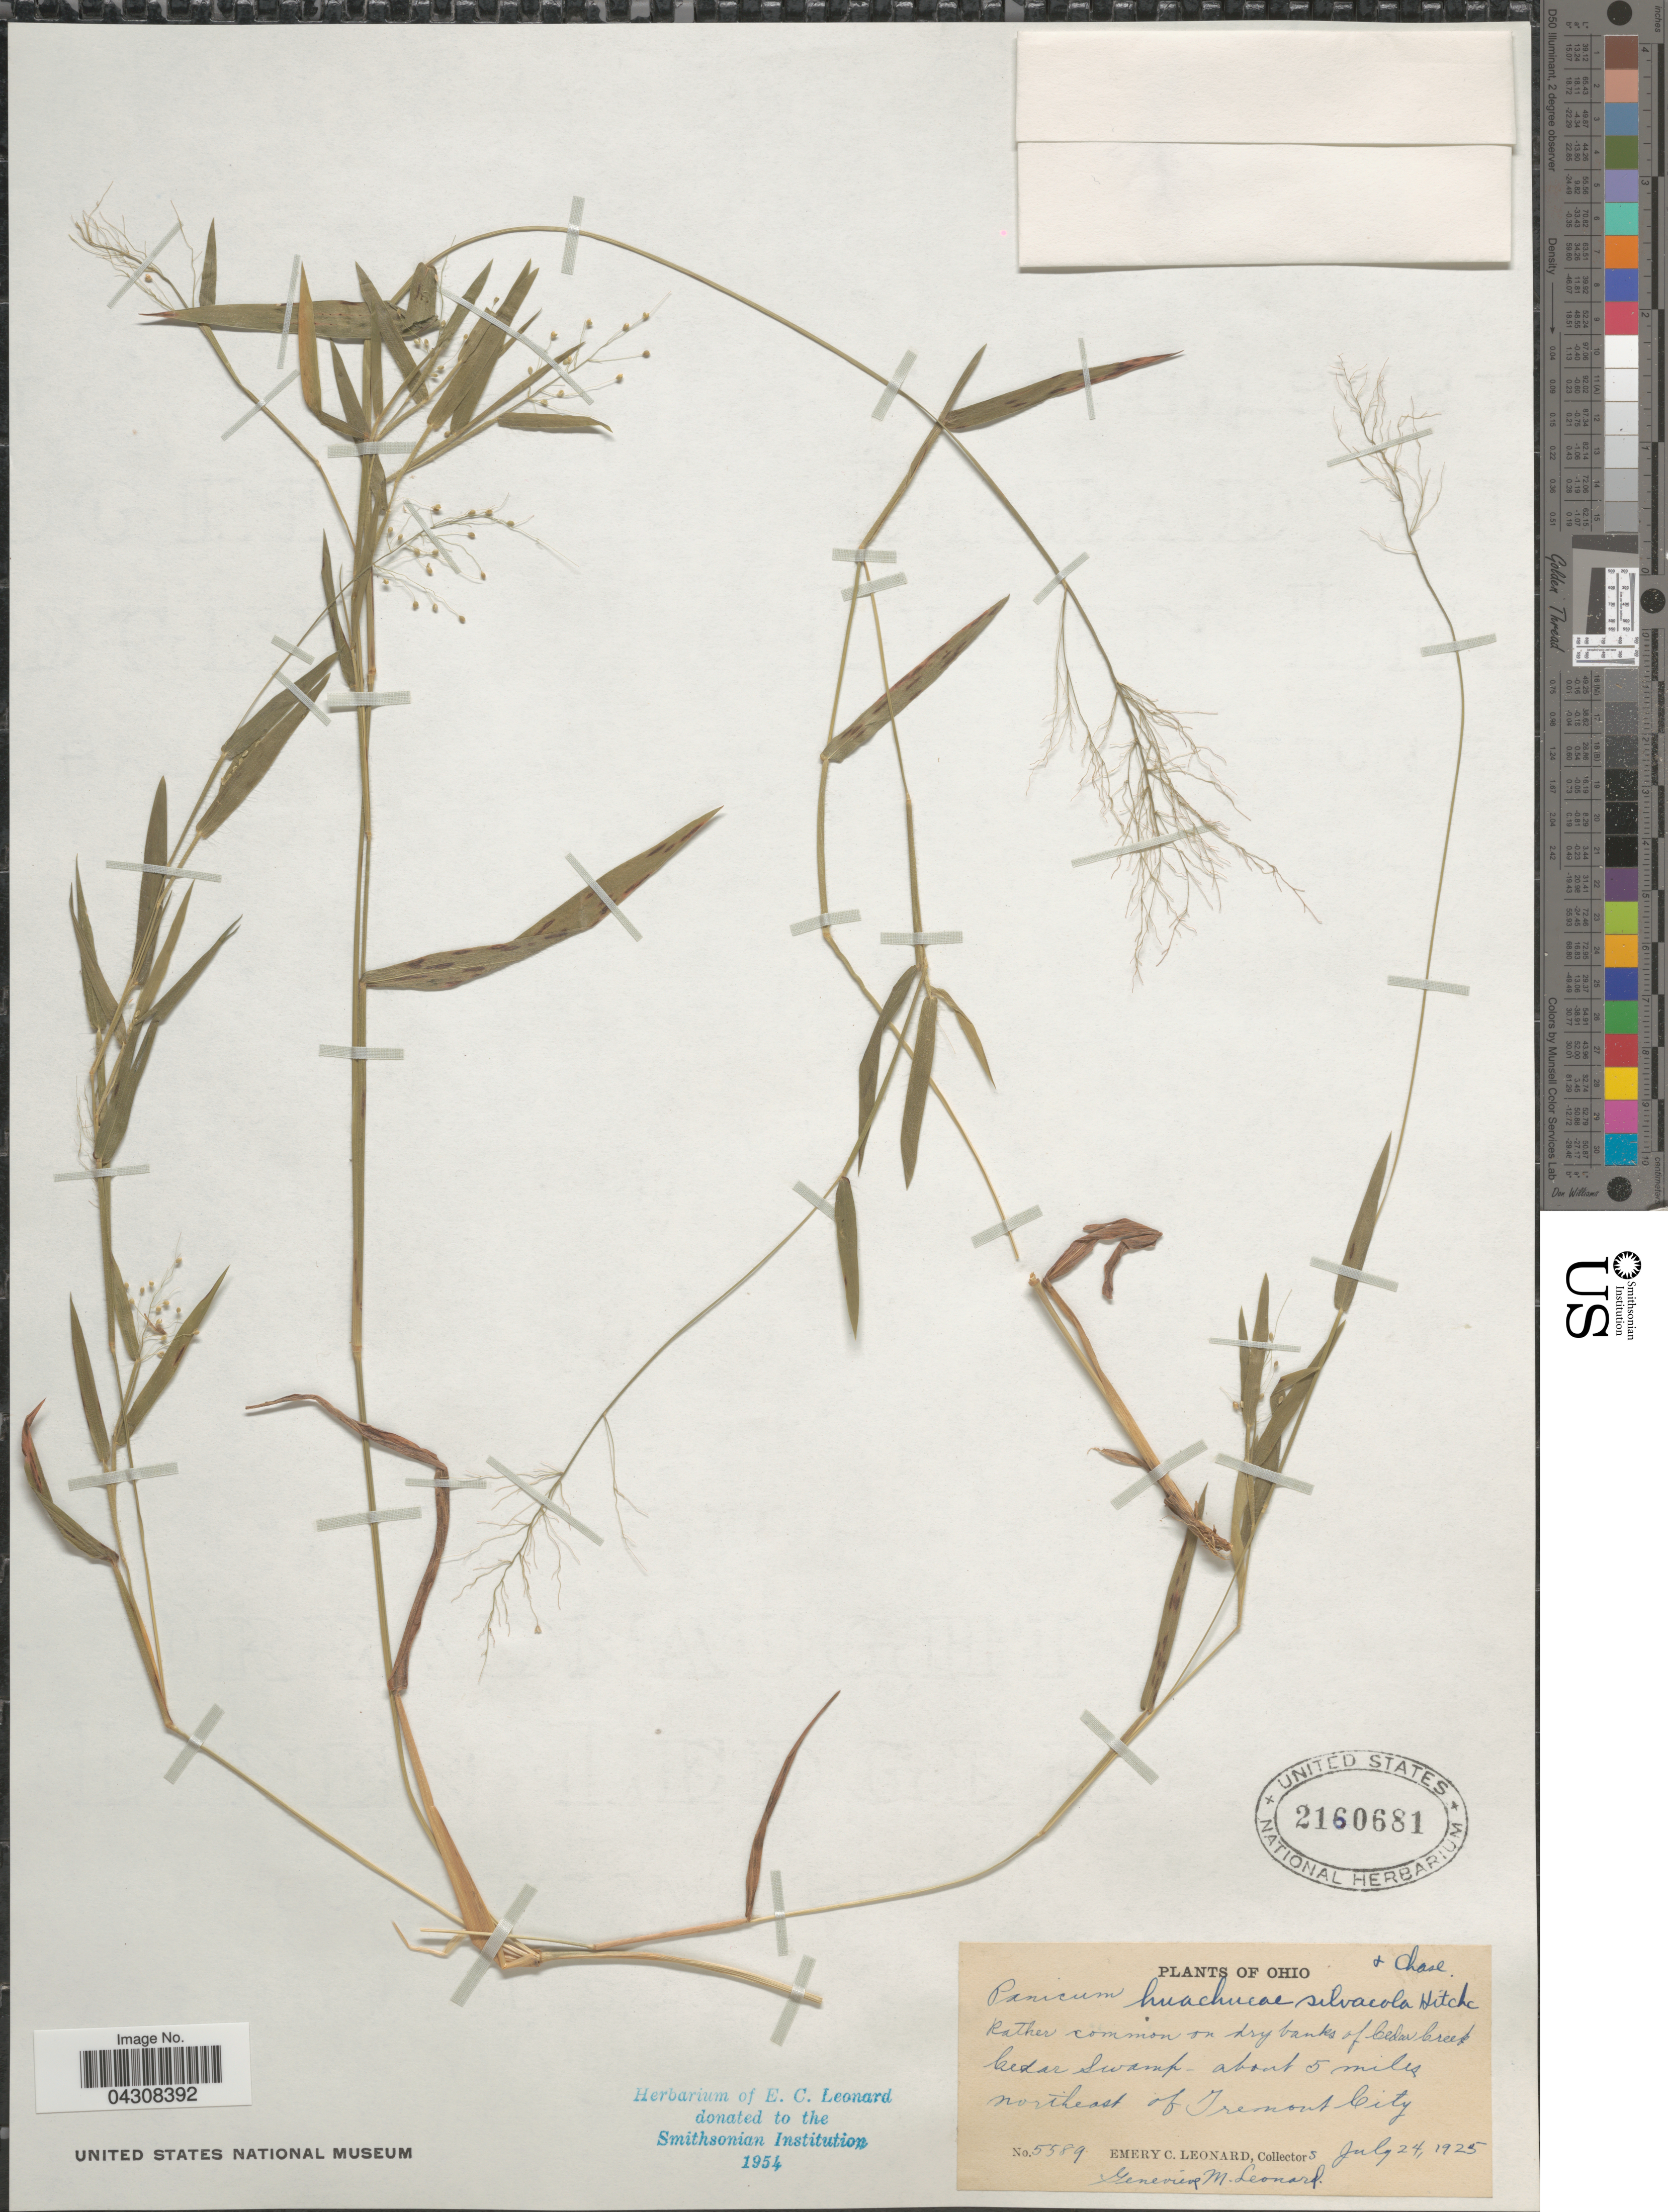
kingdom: Plantae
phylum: Tracheophyta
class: Liliopsida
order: Poales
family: Poaceae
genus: Dichanthelium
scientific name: Dichanthelium acuminatum var. acuminatum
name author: (Sw.) Gould & C.A. Clark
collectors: E. C. Leonard & G. M. Leonard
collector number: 5589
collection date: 1925-07-24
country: United States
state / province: Ohio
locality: Rather common on dry banks of Cedar Creek. Cedar Swamp- about 5 miles northeast of Tremont City.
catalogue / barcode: US 2160681